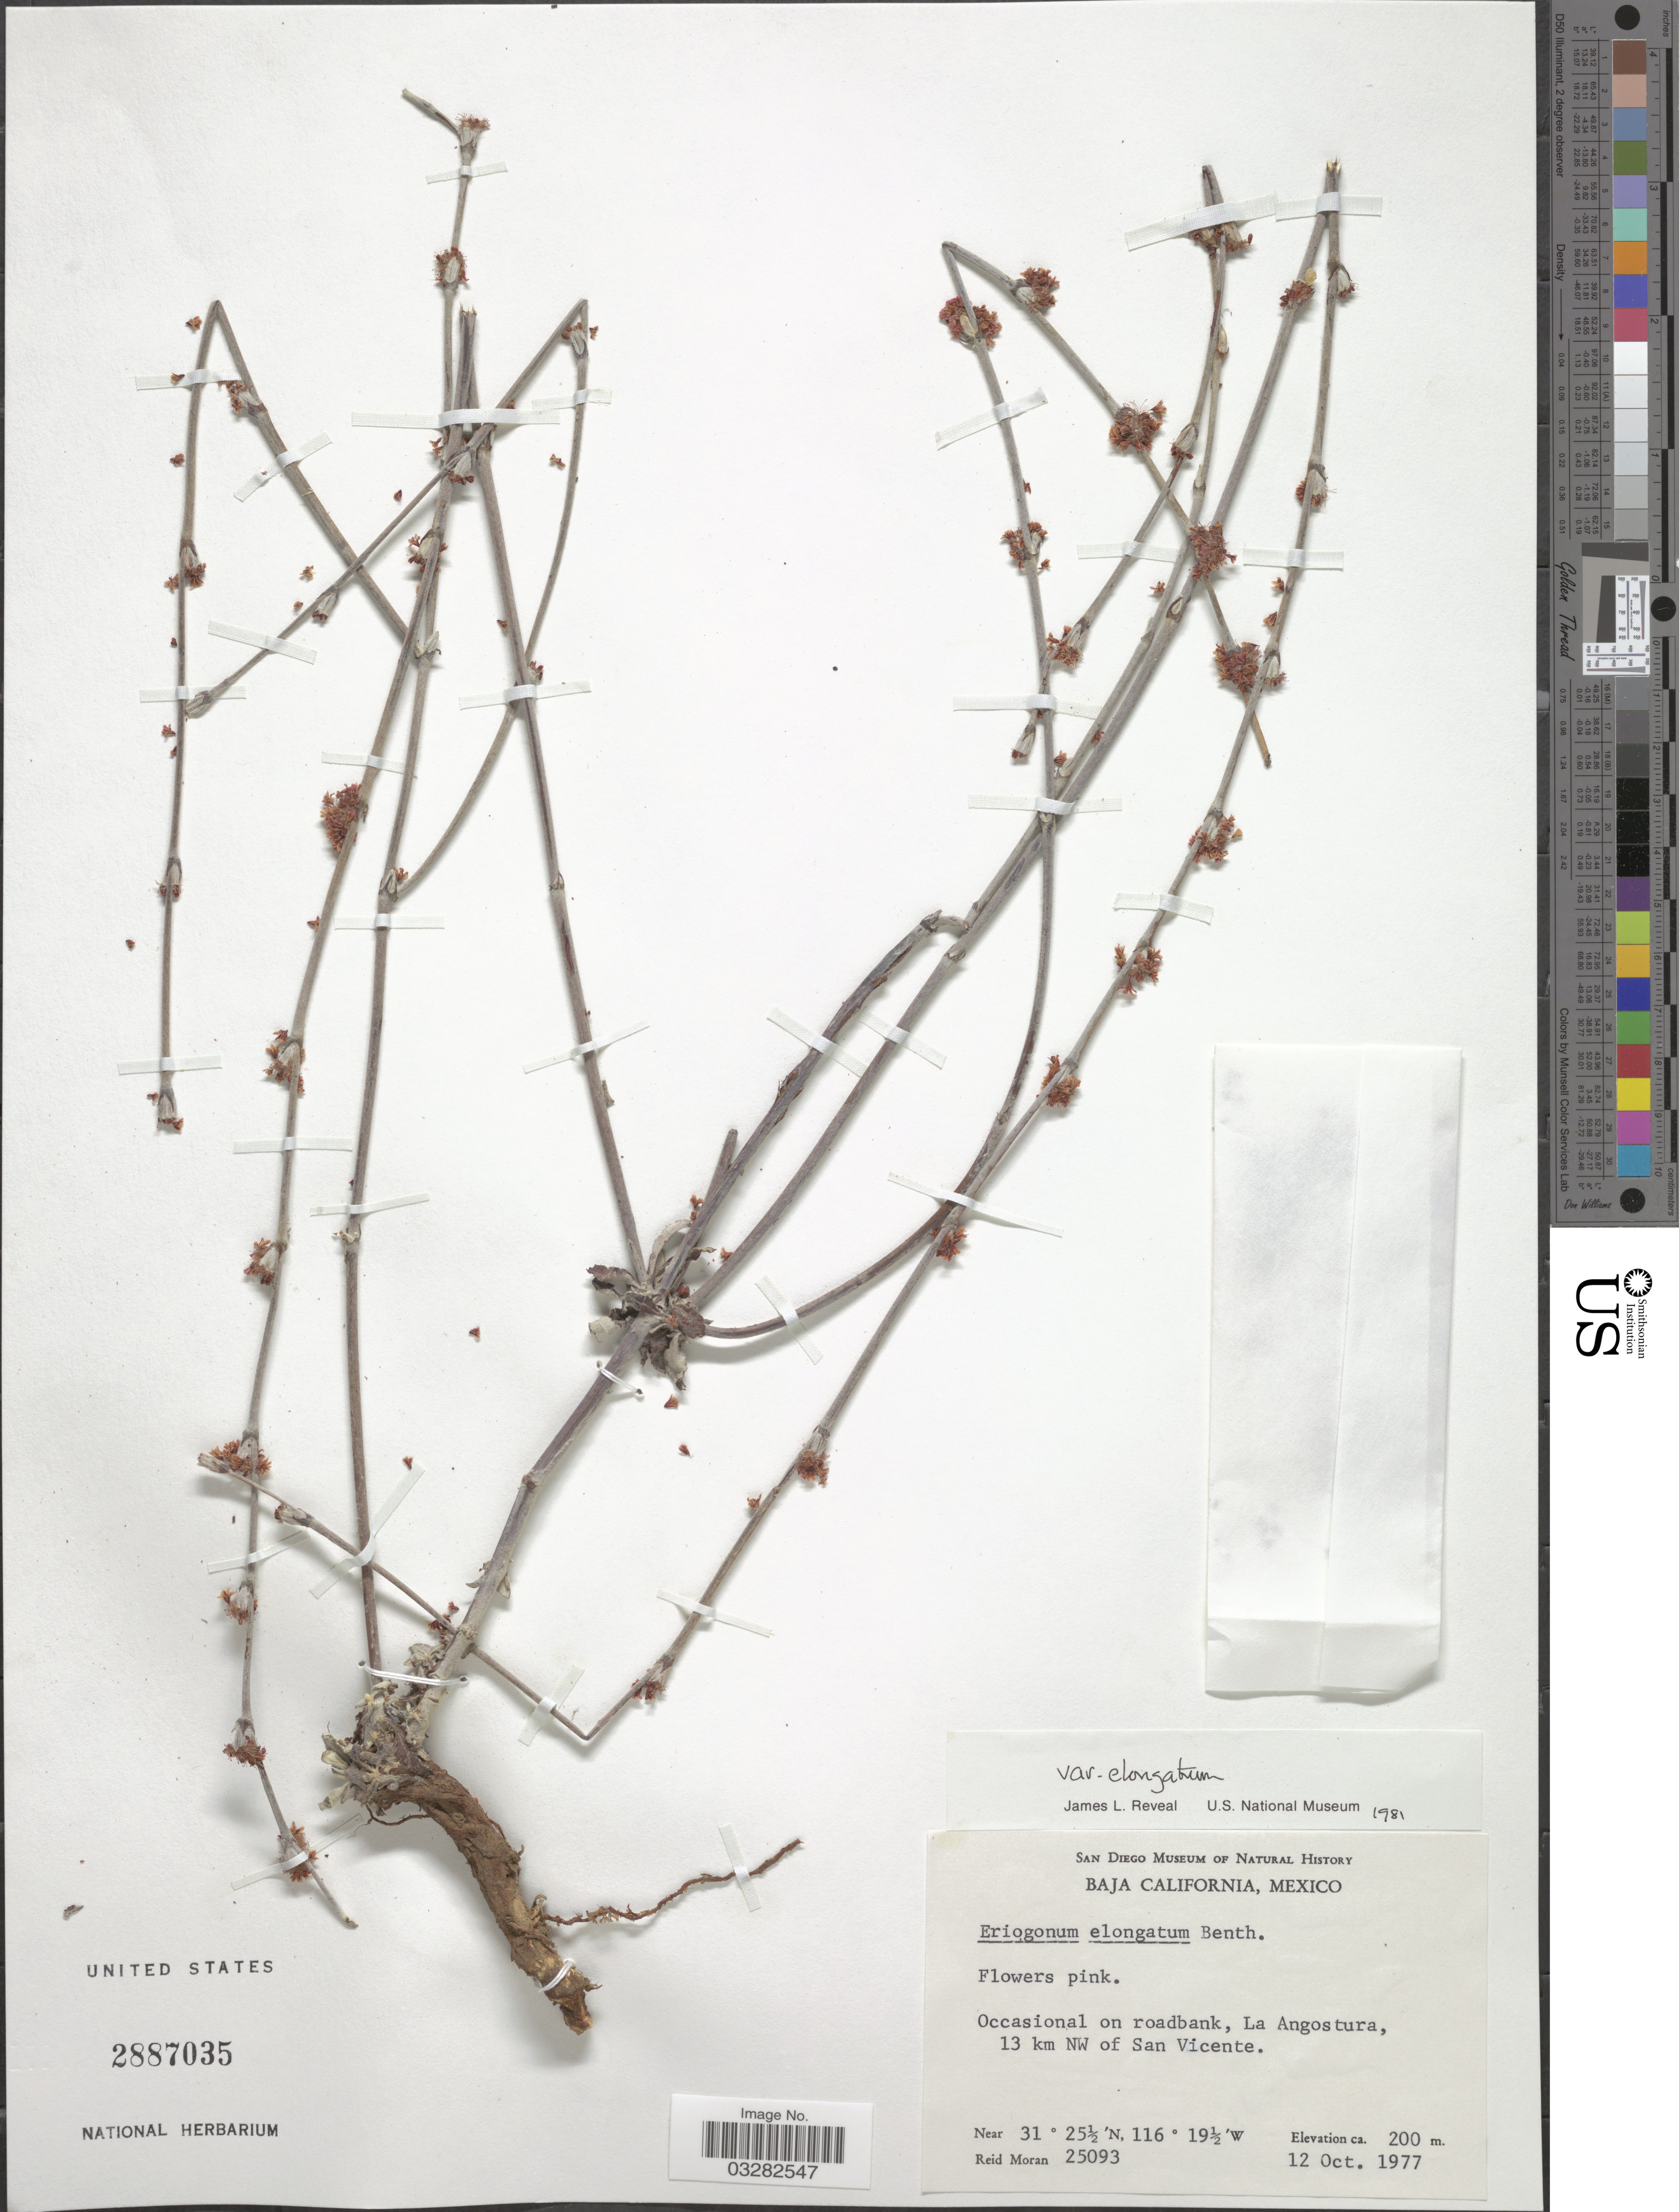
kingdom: Plantae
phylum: Tracheophyta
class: Magnoliopsida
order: Caryophyllales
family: Polygonaceae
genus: Eriogonum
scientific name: Eriogonum elongatum var. elongatum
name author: Benth.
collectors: R. Moran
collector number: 25093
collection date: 1977-10-12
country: Mexico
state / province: Baja California Norte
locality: Occasional on roadbank, La Angostura, 13 km NW of San Vicente.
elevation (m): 200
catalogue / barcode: US 2887035